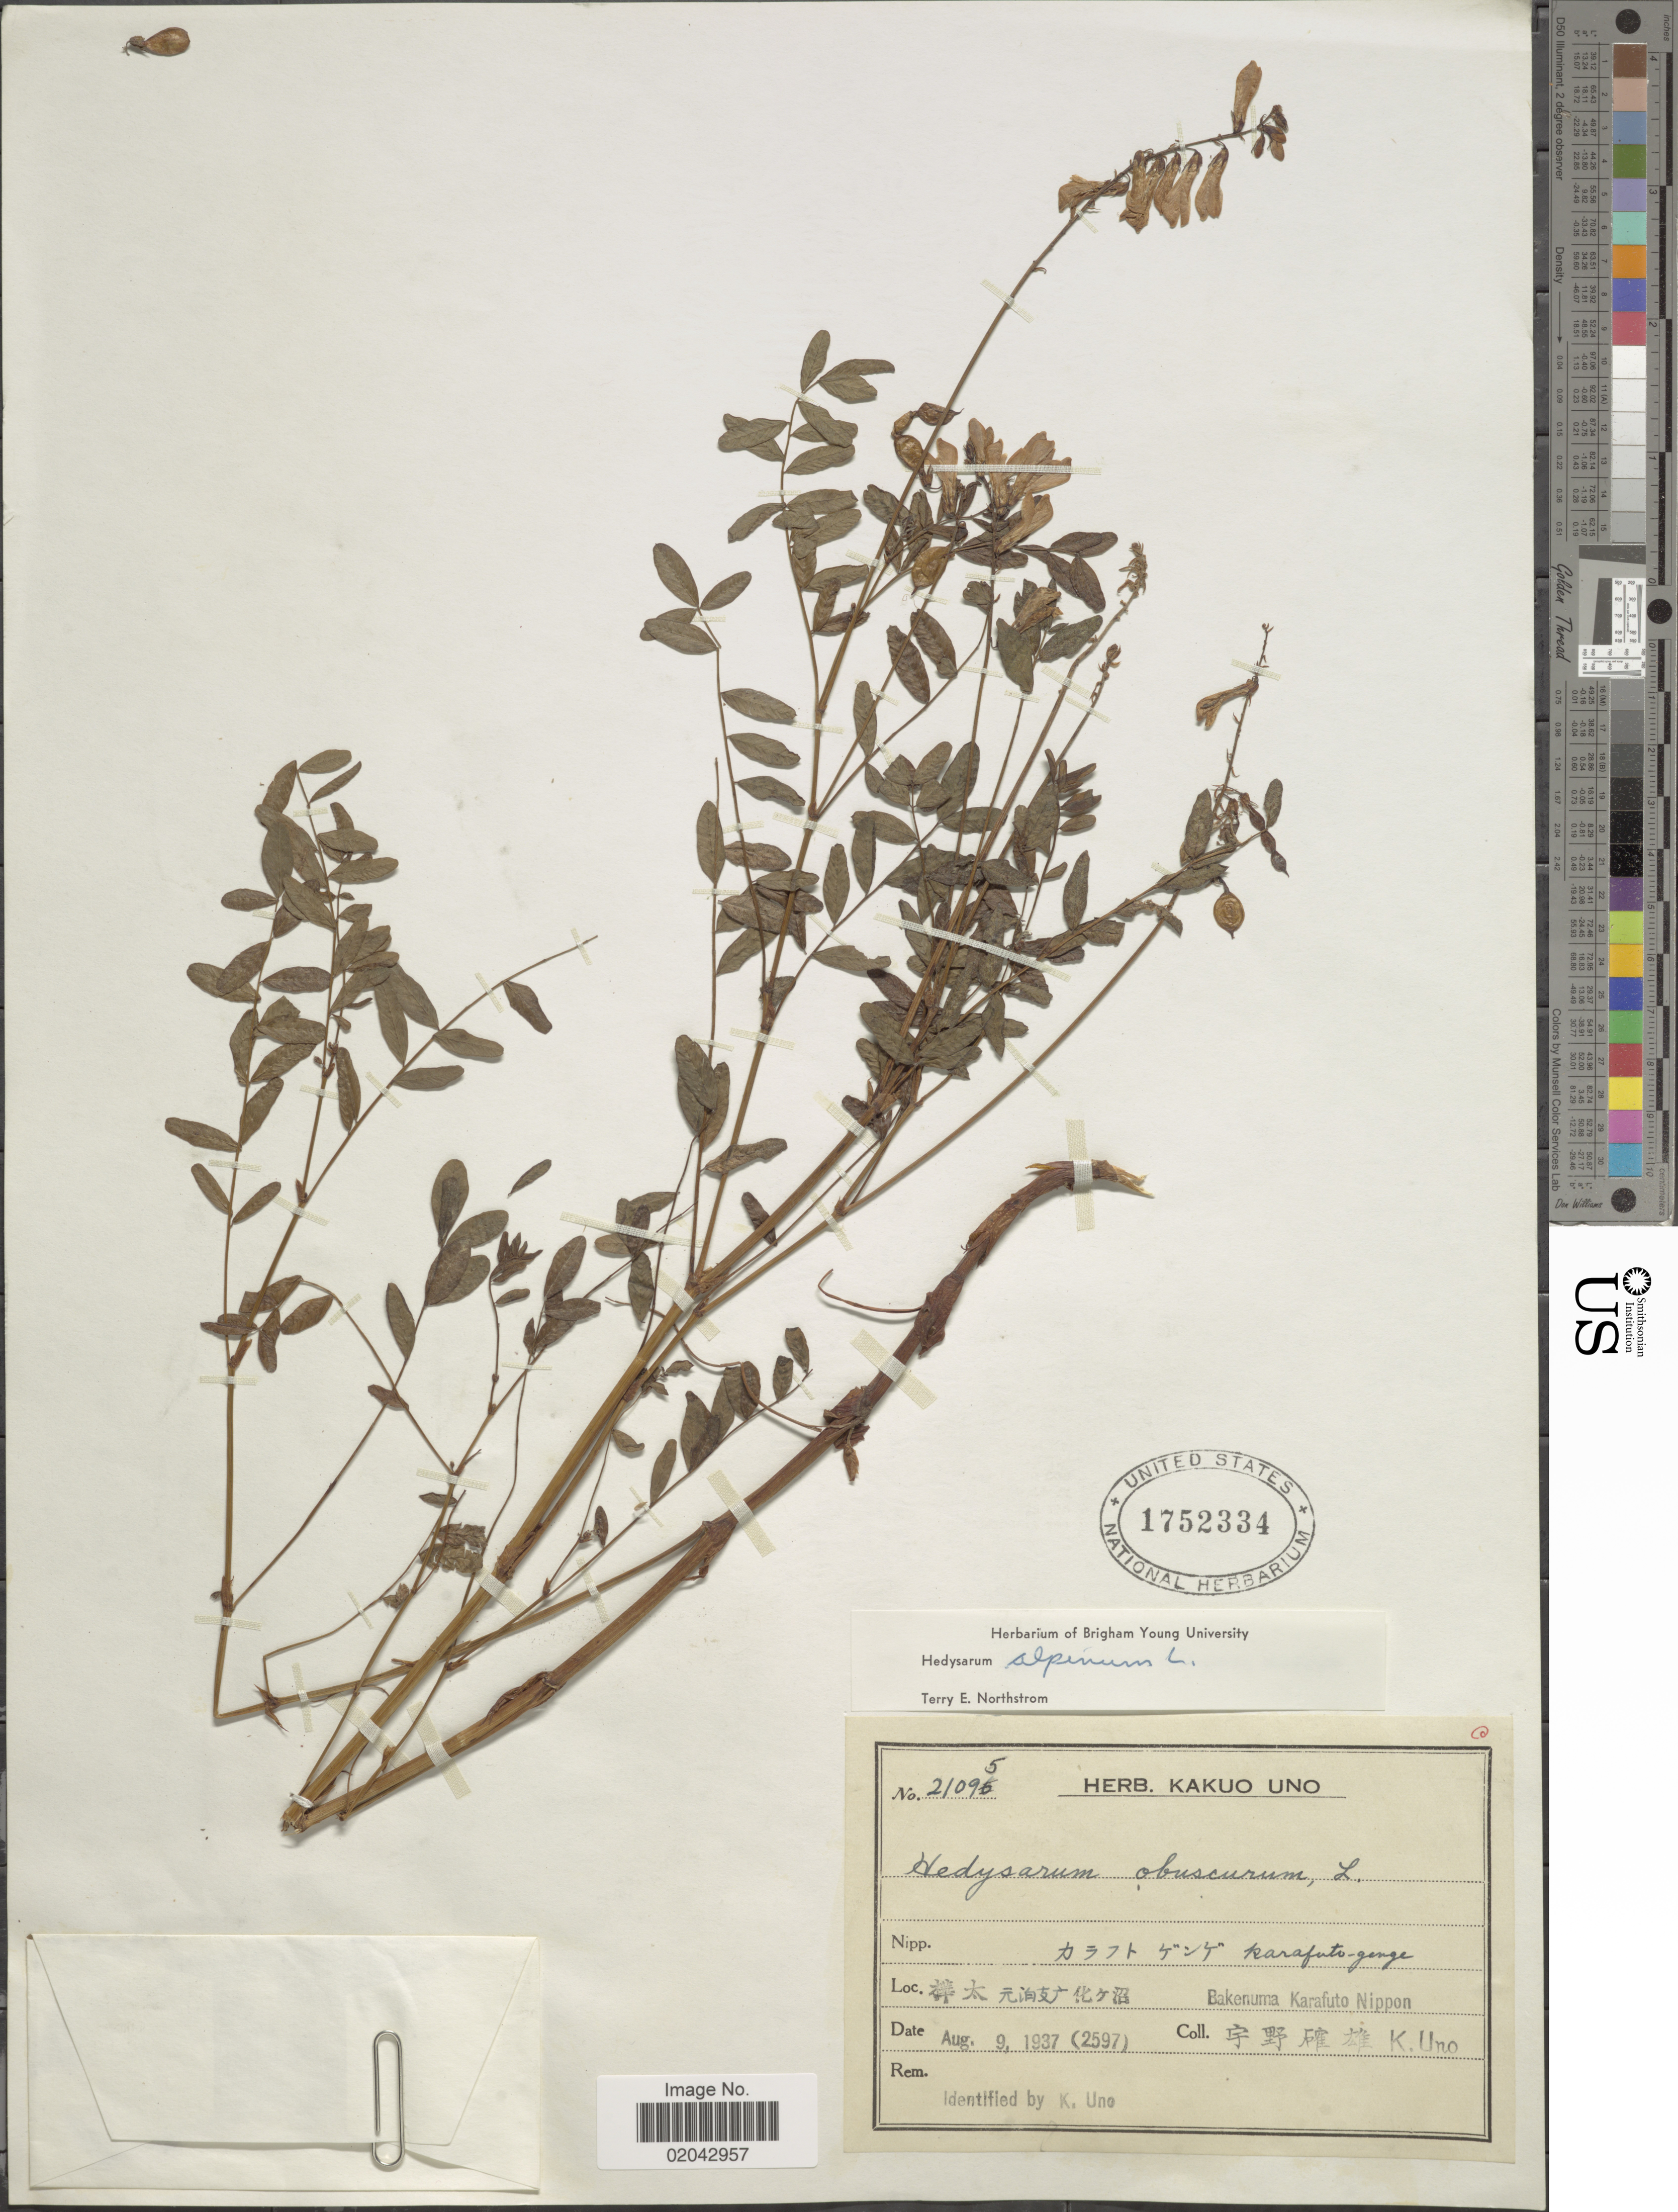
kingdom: Plantae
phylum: Tracheophyta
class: Magnoliopsida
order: Fabales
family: Fabaceae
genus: Hedysarum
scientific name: Hedysarum alpinum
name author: L.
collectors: K. Uno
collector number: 21095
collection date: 1937-08-09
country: Russian Federation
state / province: Sakhalin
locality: Bakenuma Karafuto Nippon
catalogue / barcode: US 1752334